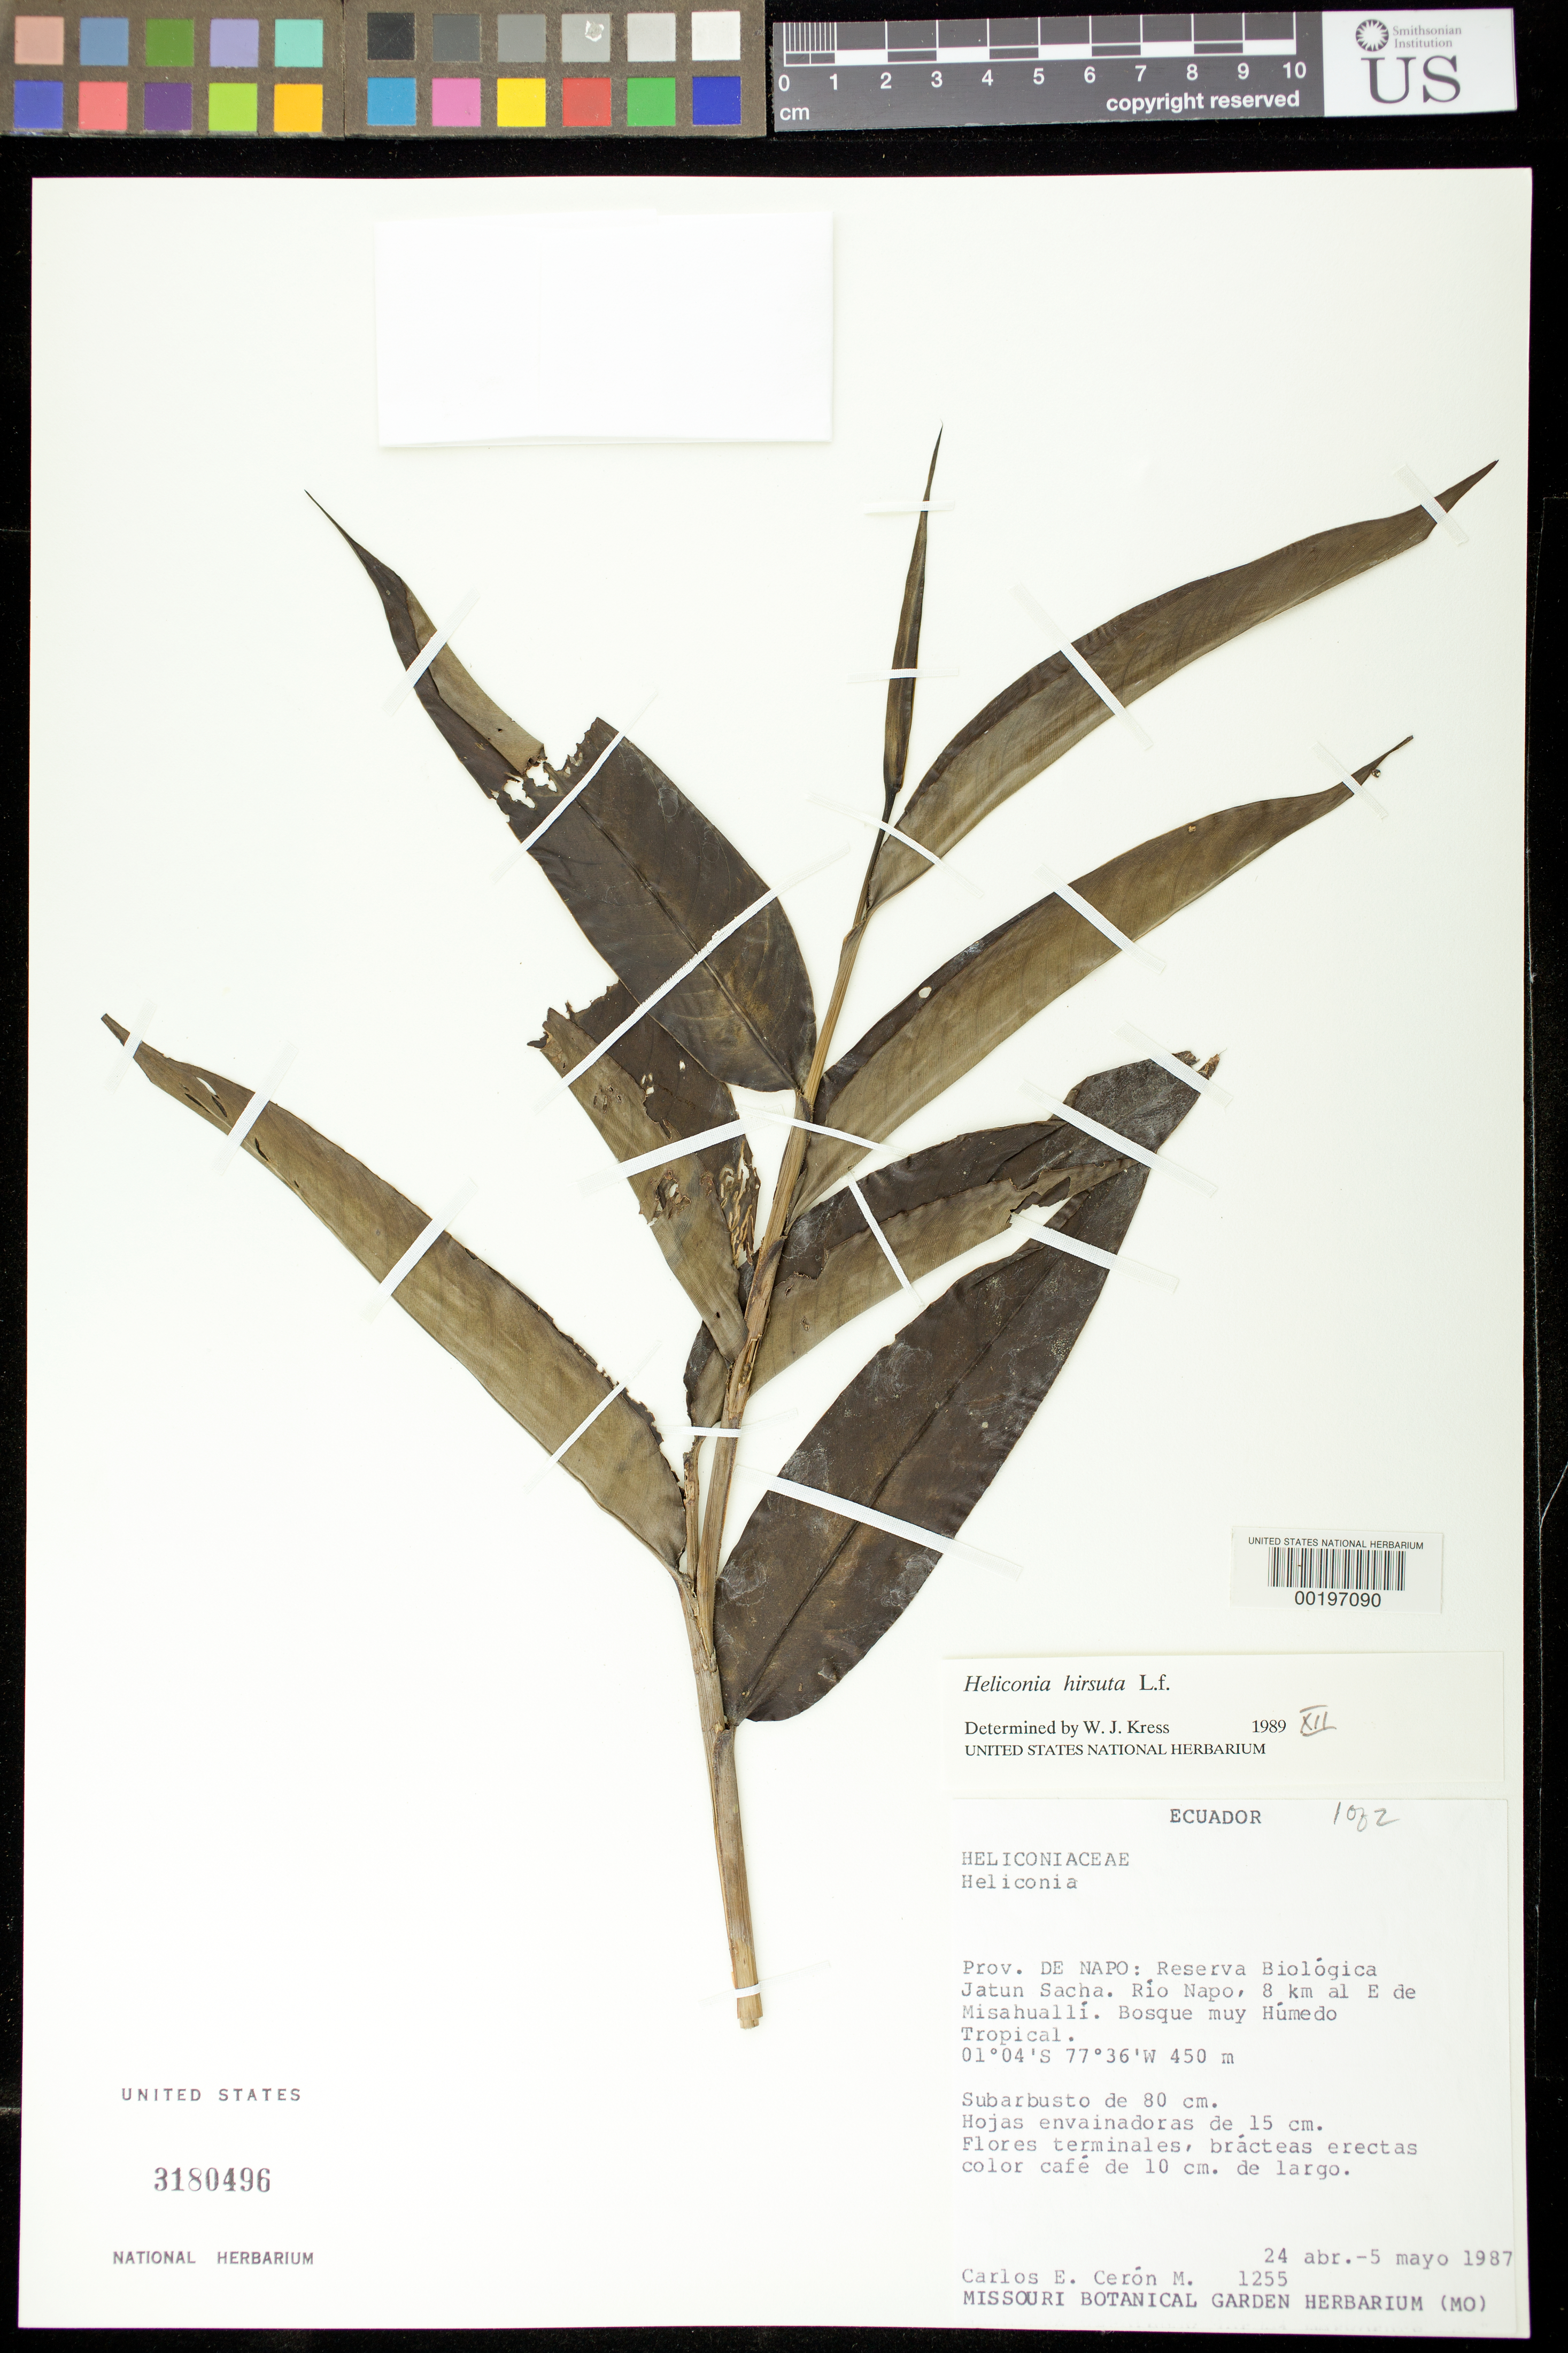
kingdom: Plantae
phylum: Tracheophyta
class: Liliopsida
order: Zingiberales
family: Heliconiaceae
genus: Heliconia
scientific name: Heliconia hirsuta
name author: L. f.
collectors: C. E. Cerón M.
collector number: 1255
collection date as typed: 24 Apr 1987 to 05 May 1987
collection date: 1987-04-24/1987-05-05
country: Ecuador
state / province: Napo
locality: Reserva biologica jatun sacha, Rio Napo, 8 km E of misahualli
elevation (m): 450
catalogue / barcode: US 3180496